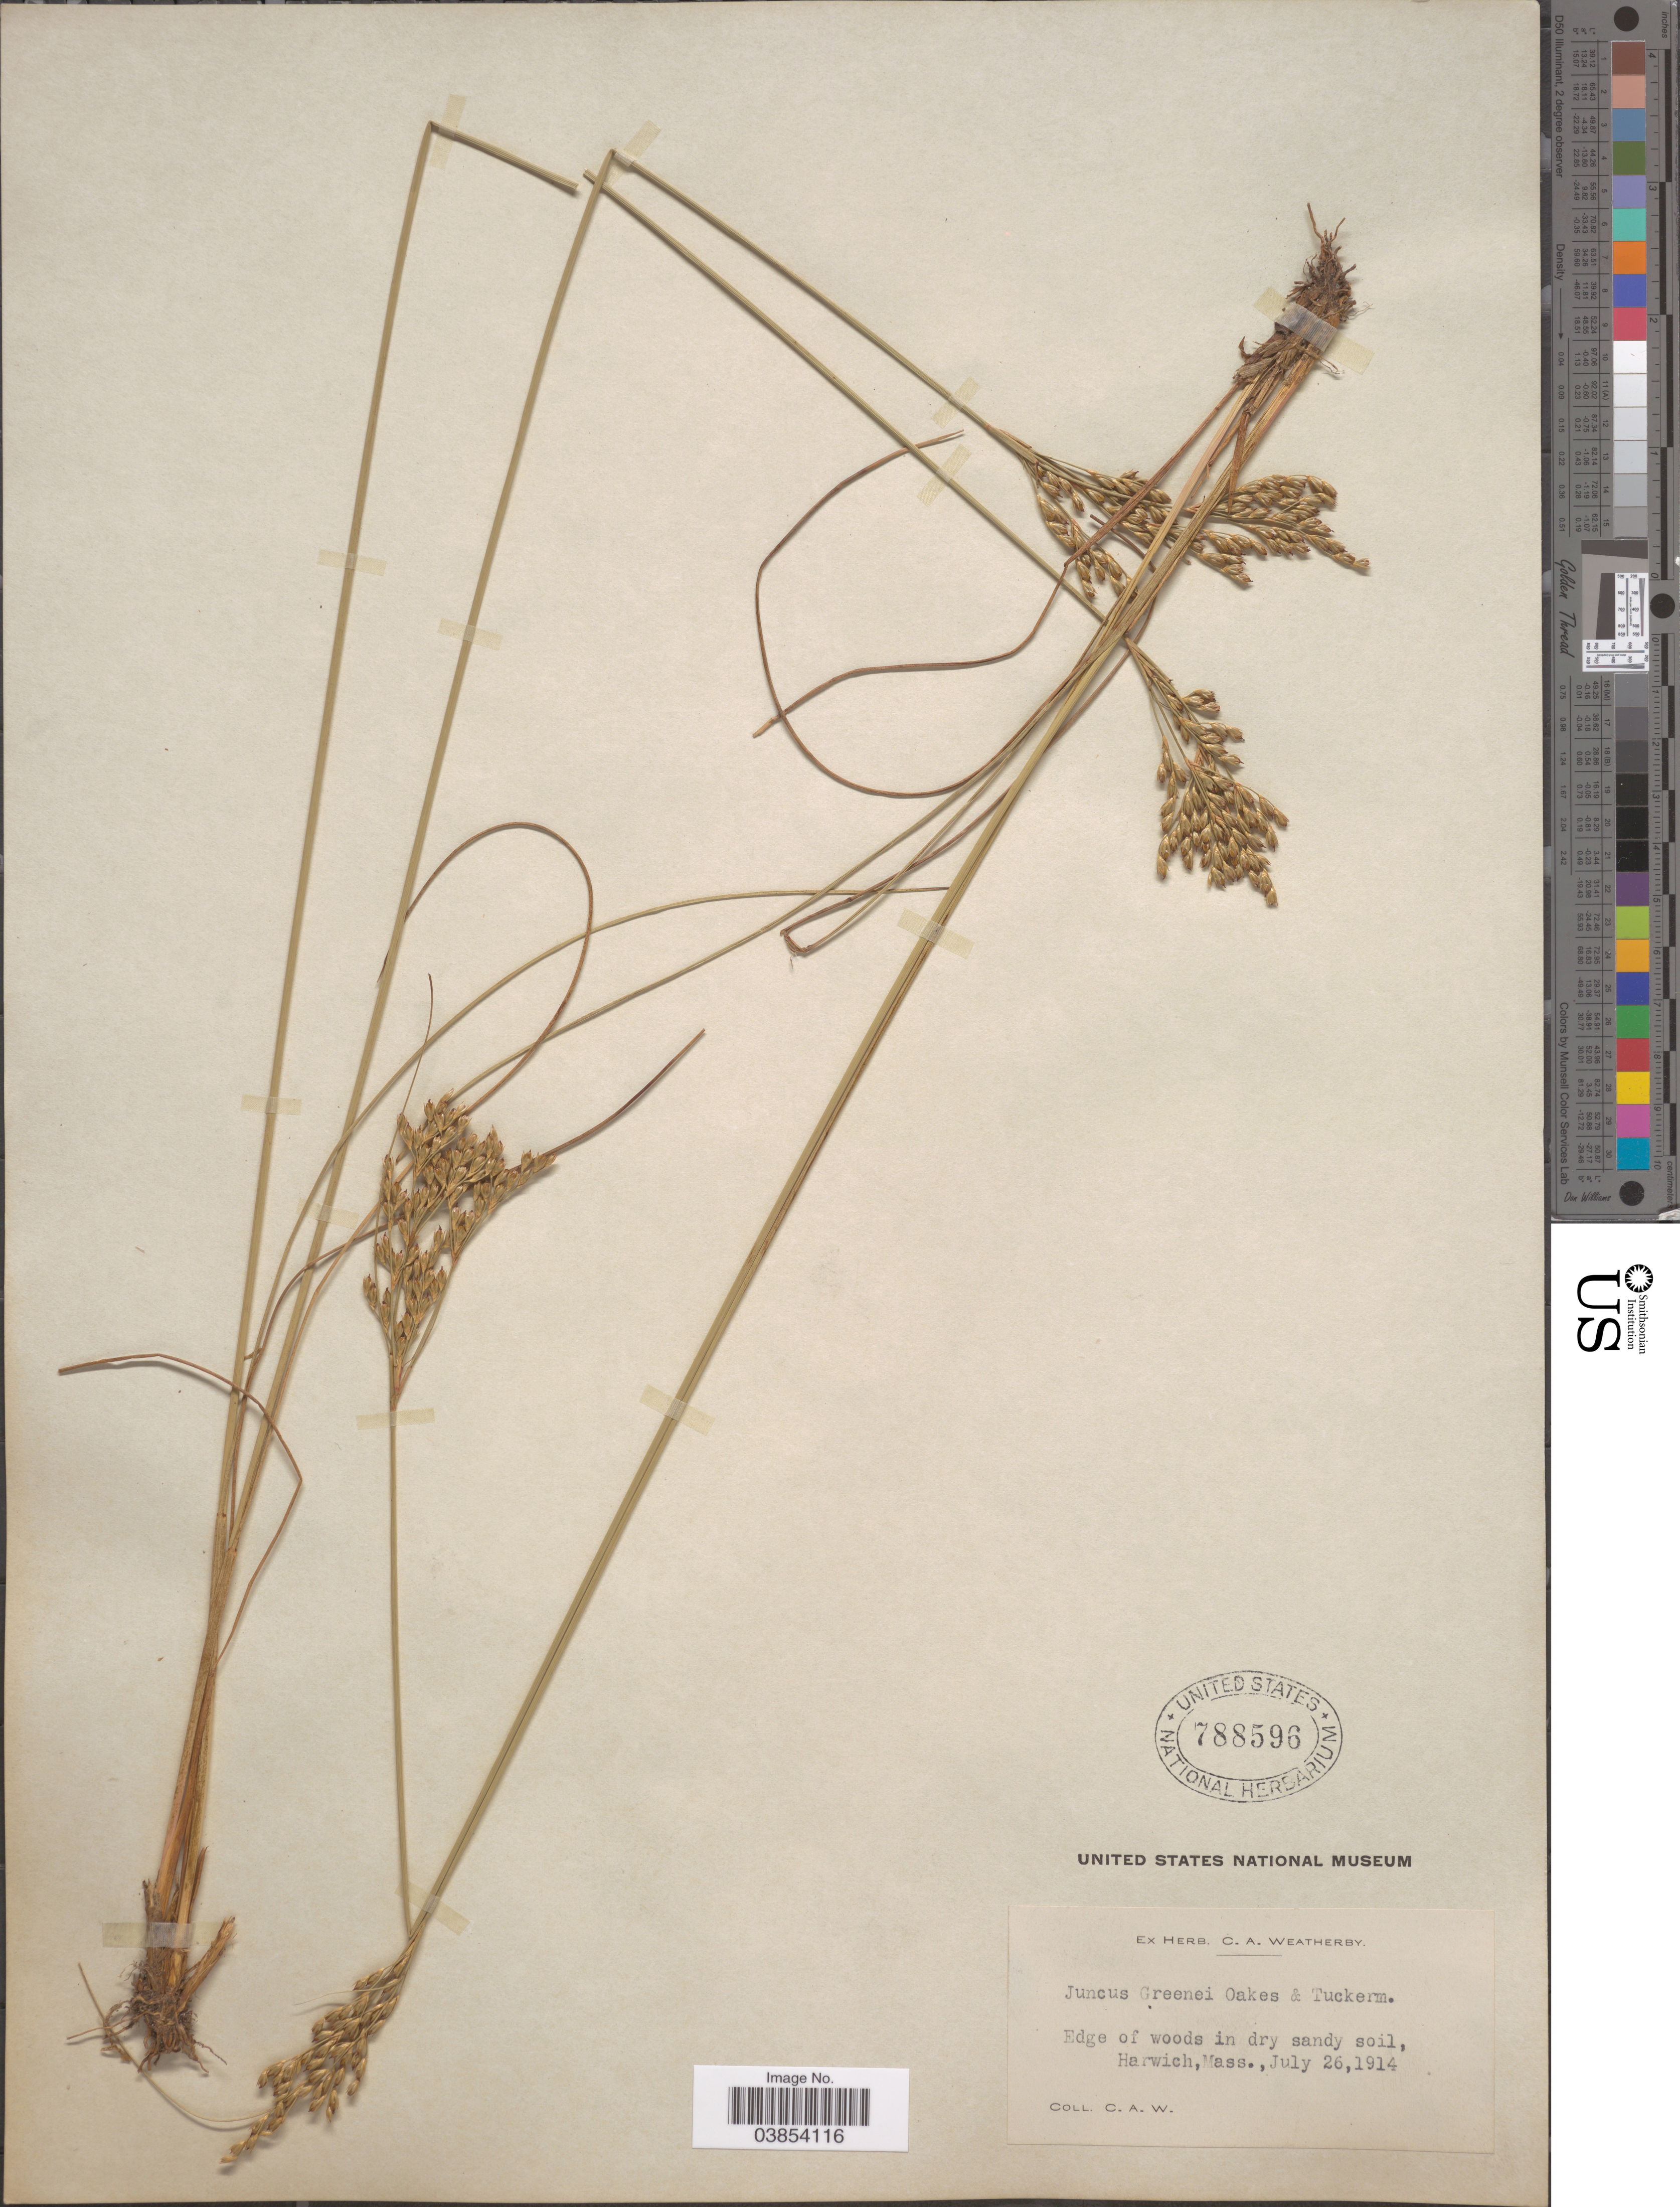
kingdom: Plantae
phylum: Tracheophyta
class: Liliopsida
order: Poales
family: Juncaceae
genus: Juncus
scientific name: Juncus greenei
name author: Oakes & Tuck.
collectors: C. A. Weatherby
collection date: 1914-07-26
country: United States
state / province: Massachusetts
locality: Edge of woods in dry sandy soil, Harwich.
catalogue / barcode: US 788596